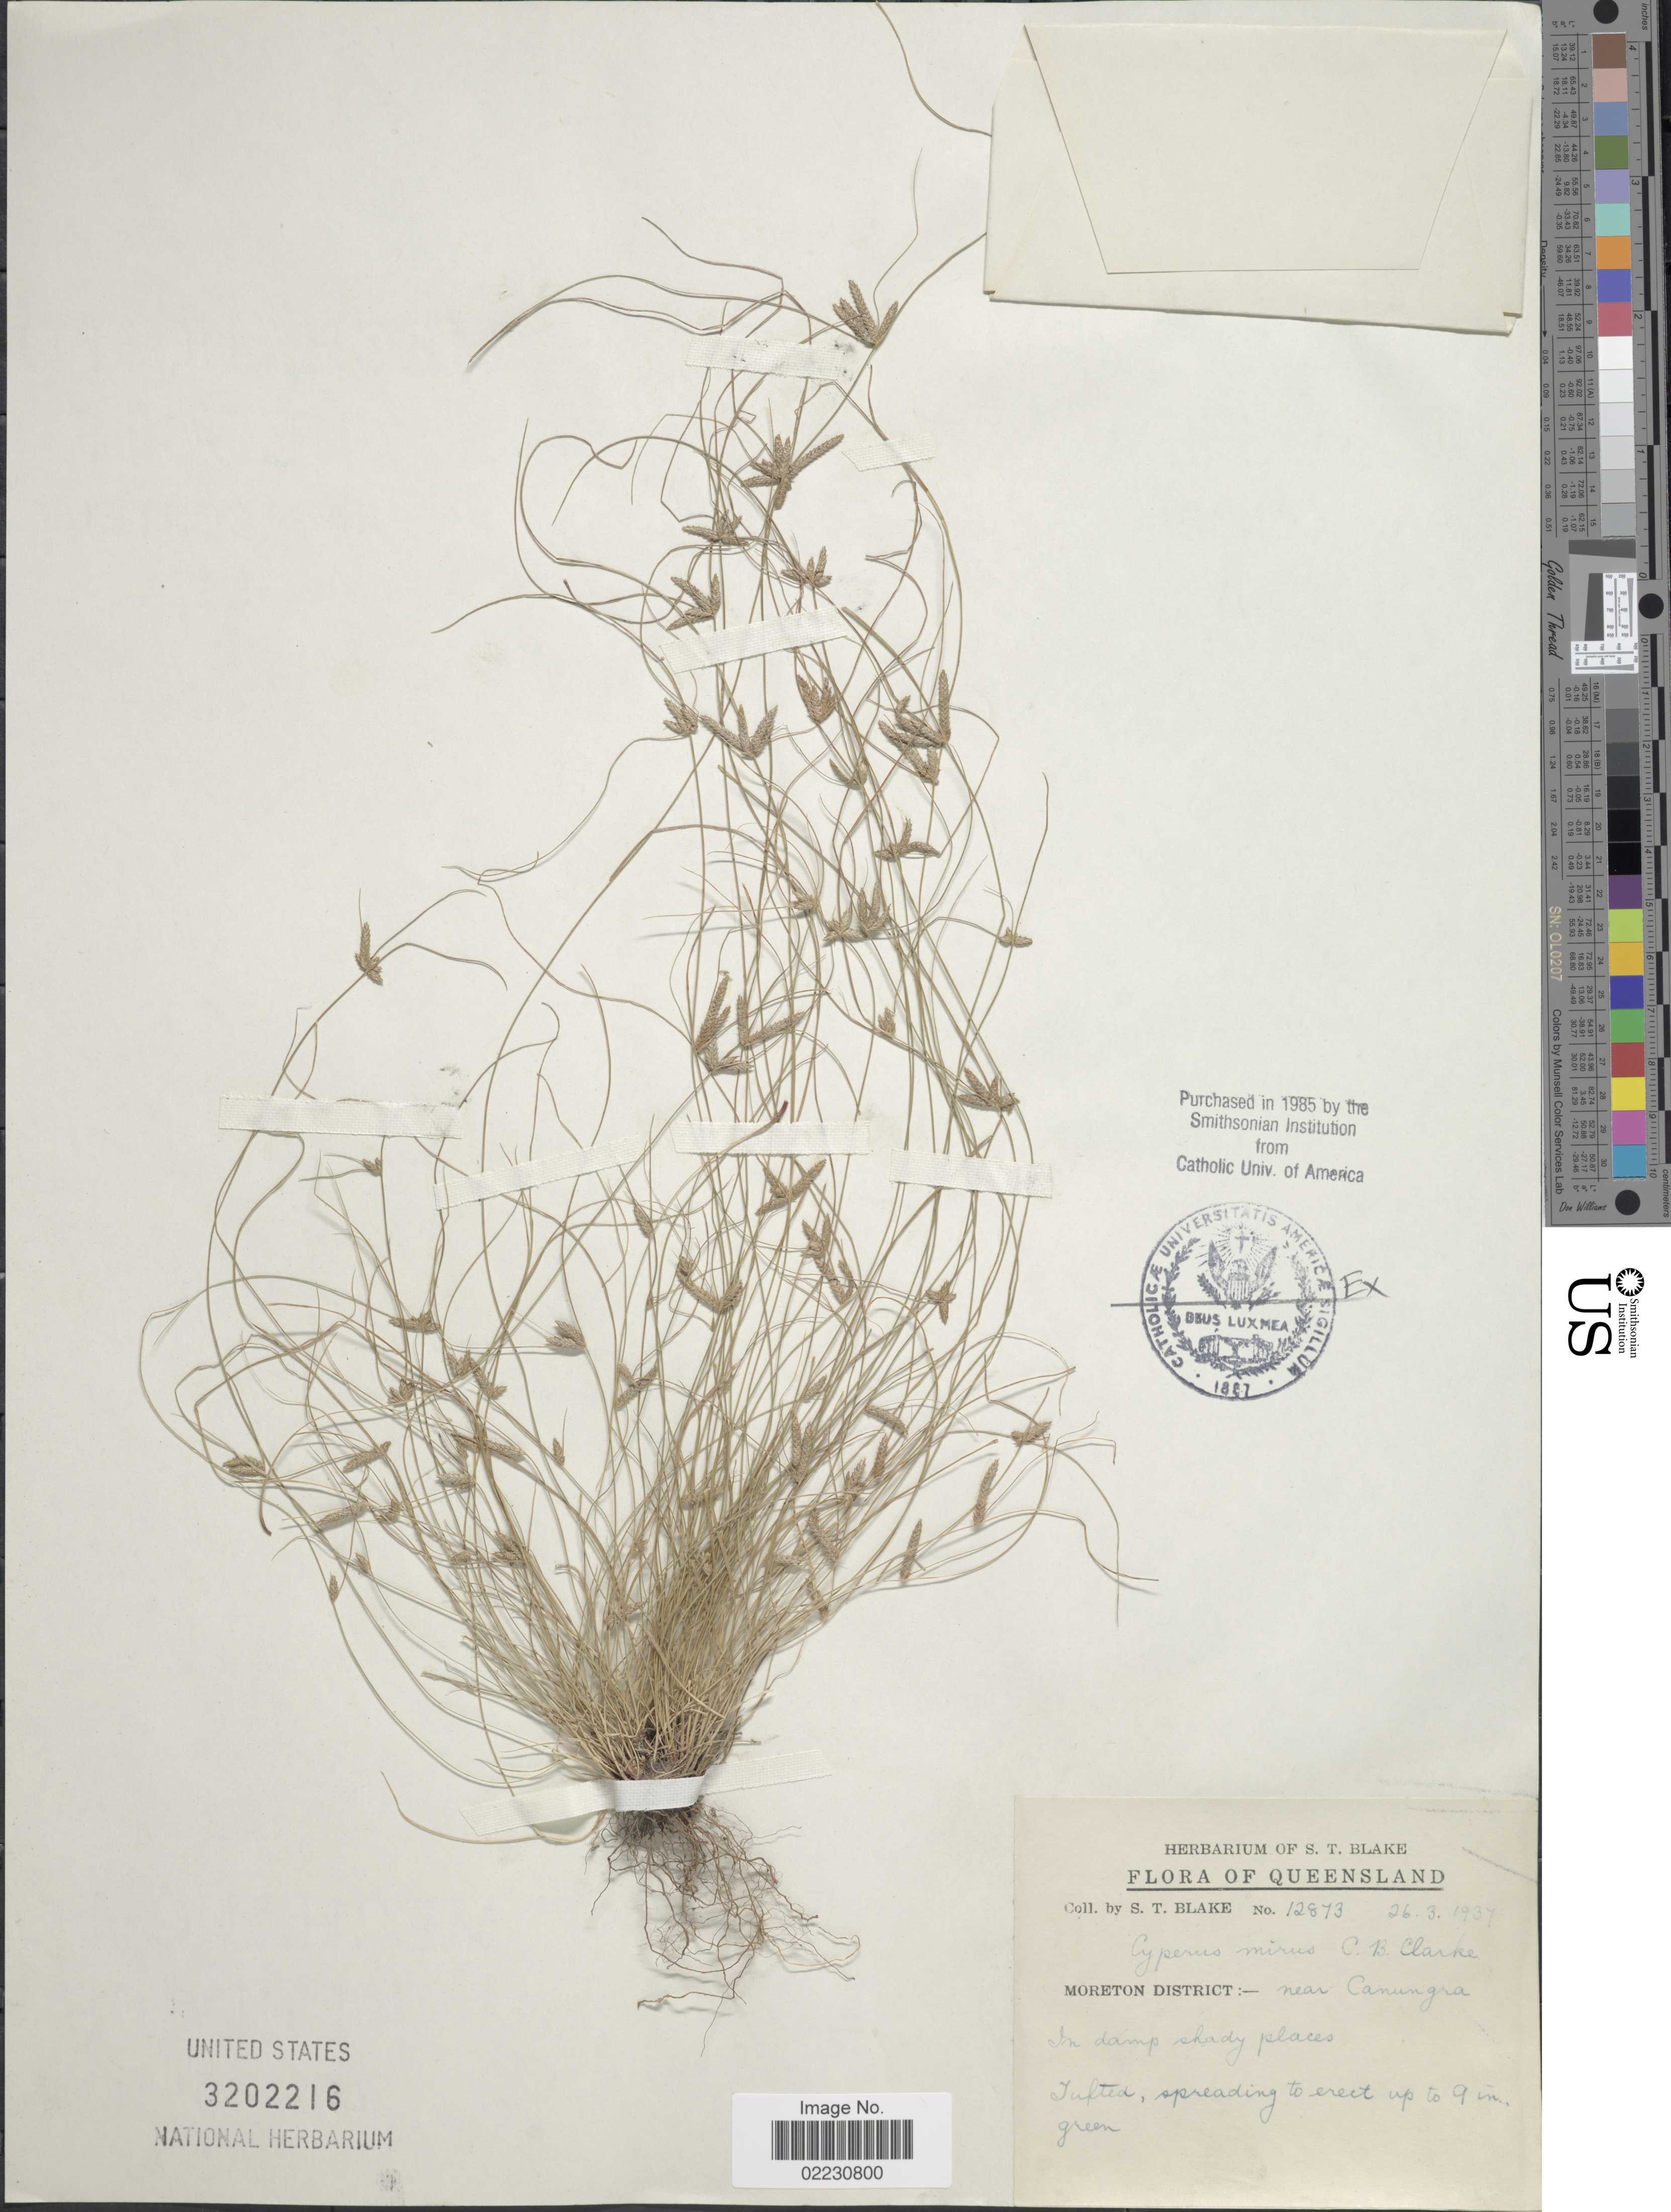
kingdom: Plantae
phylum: Tracheophyta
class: Liliopsida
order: Poales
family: Cyperaceae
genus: Cyperus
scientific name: Cyperus mirus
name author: C.B. Clarke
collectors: S. T. Blake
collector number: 12873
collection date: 1937-03-26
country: Australia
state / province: Queensland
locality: Moreton District, near Canungra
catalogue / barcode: US 3202216